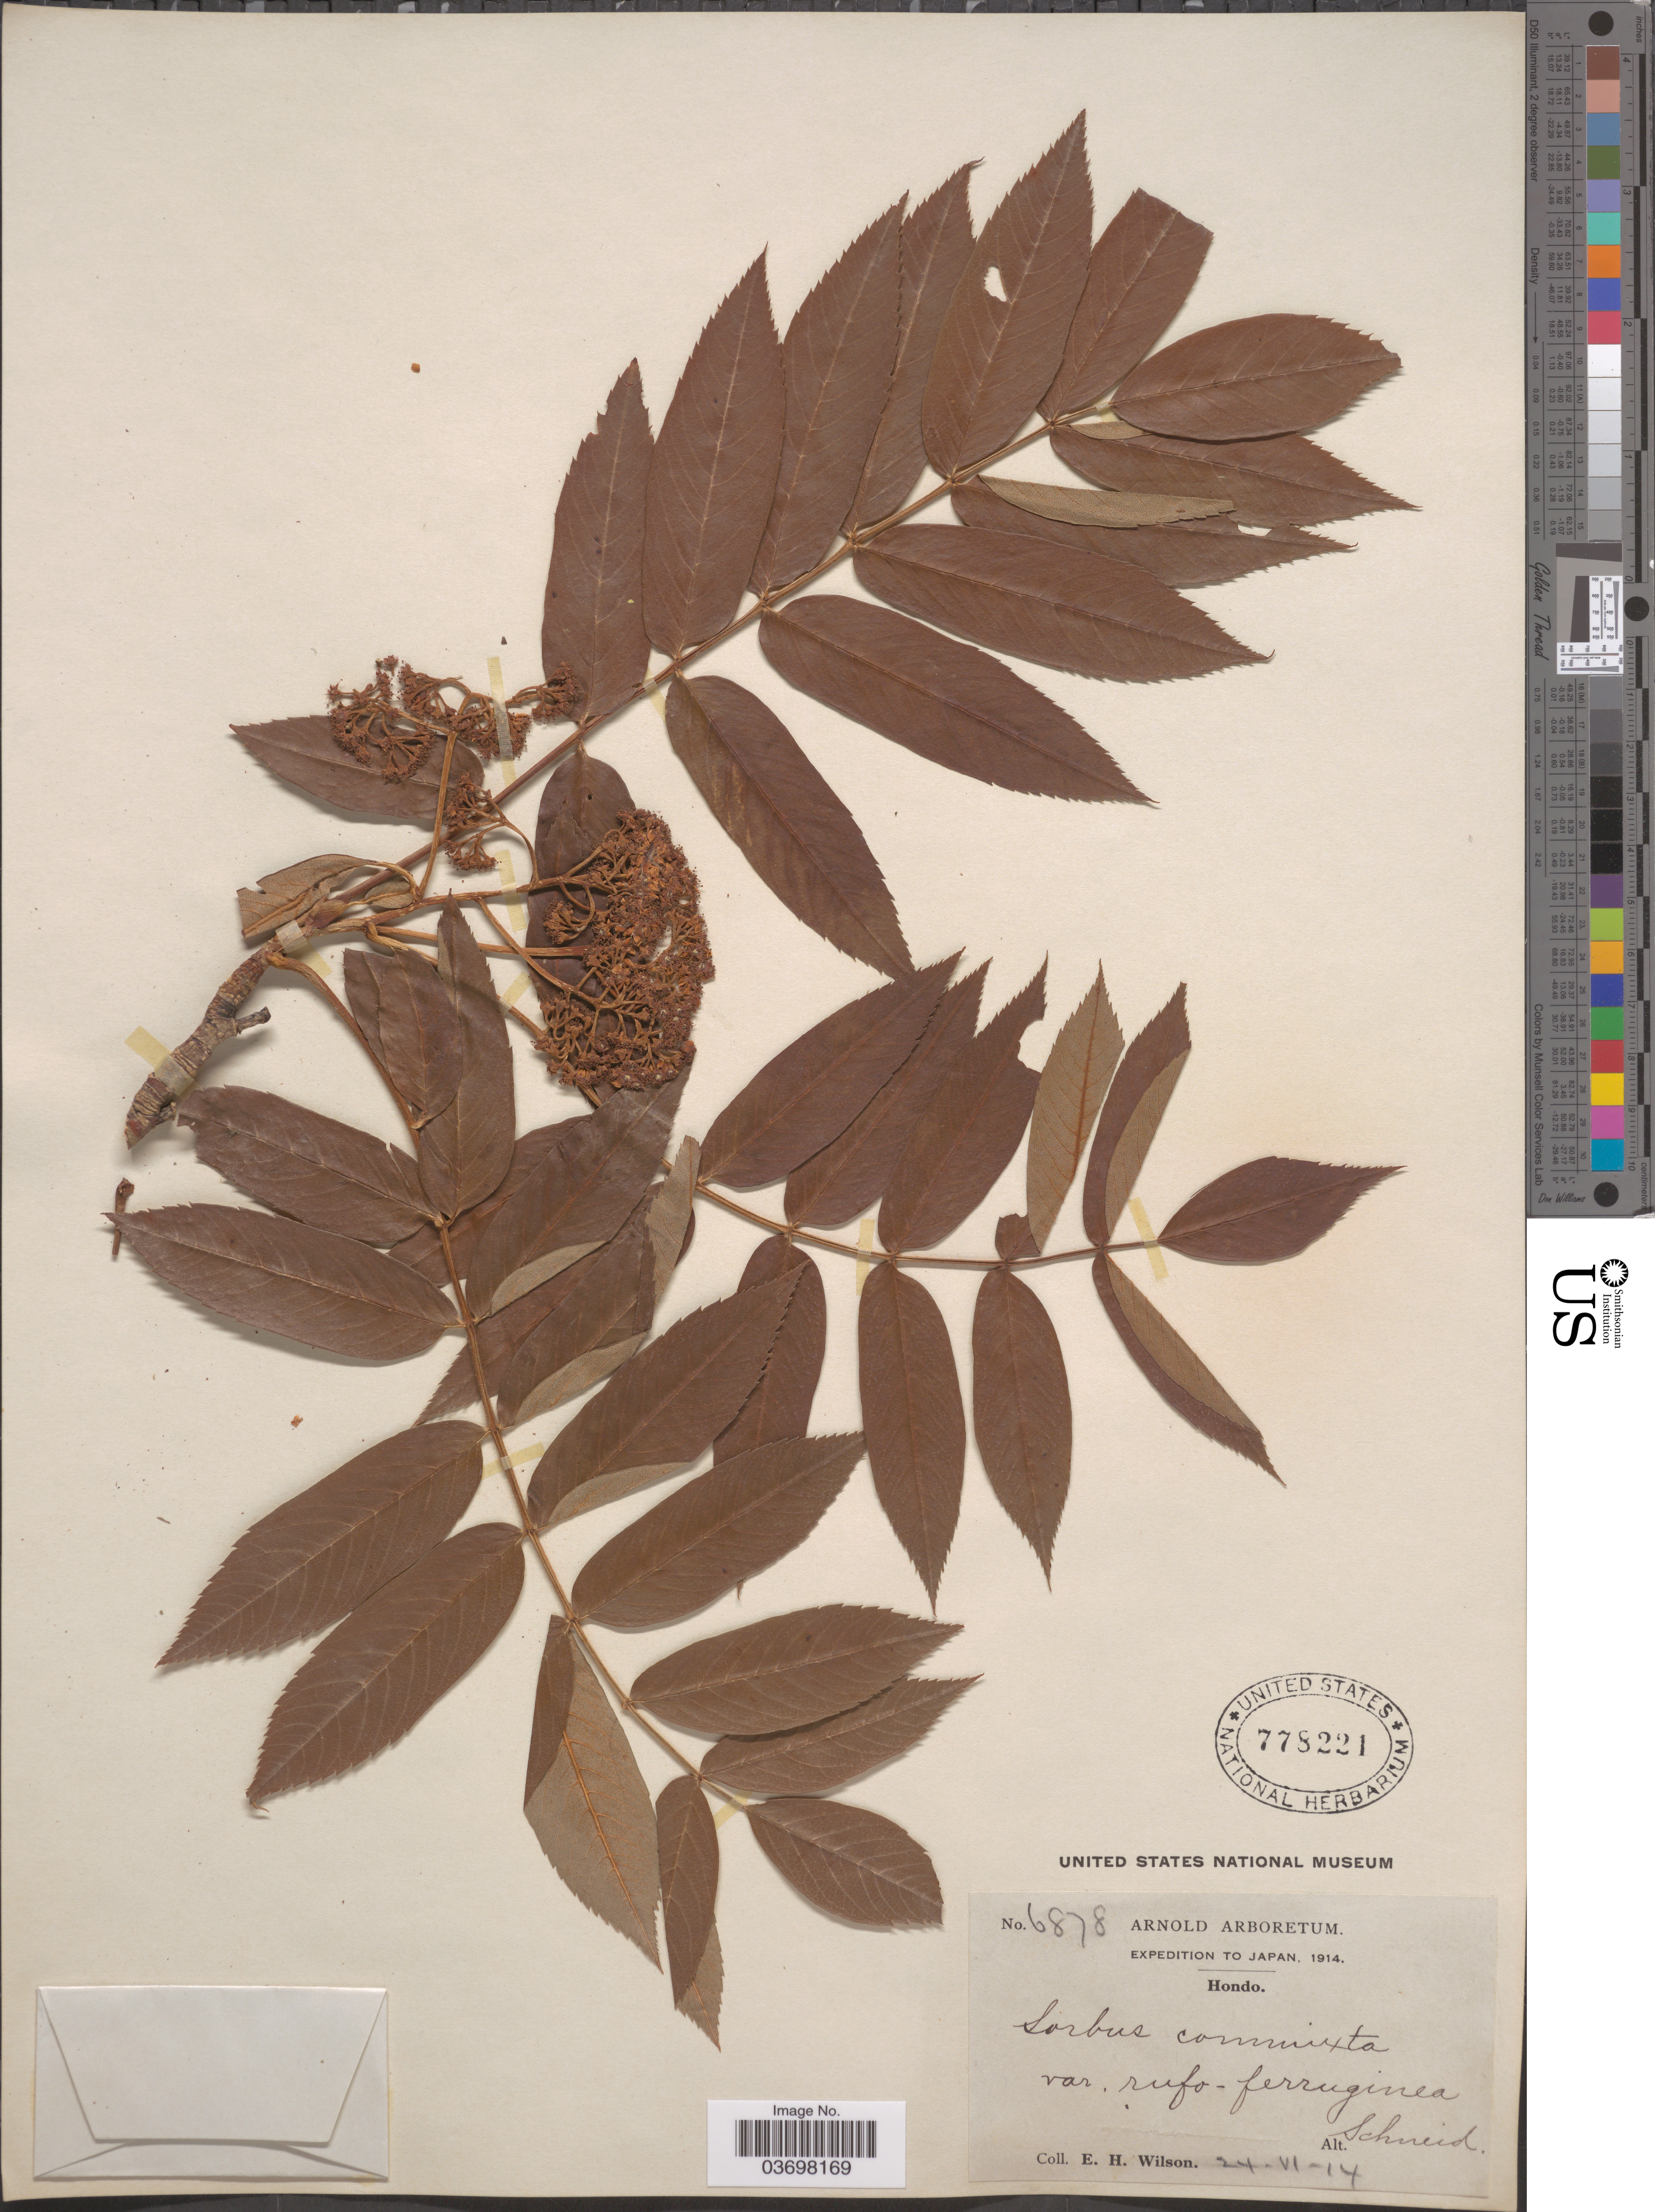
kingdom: Plantae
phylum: Tracheophyta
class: Magnoliopsida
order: Rosales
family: Rosaceae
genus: Sorbus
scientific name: Sorbus commixta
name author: Hedl.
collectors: E. Wilson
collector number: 6878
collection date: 1914-06-24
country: Japan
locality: Hondo.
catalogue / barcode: US 778221